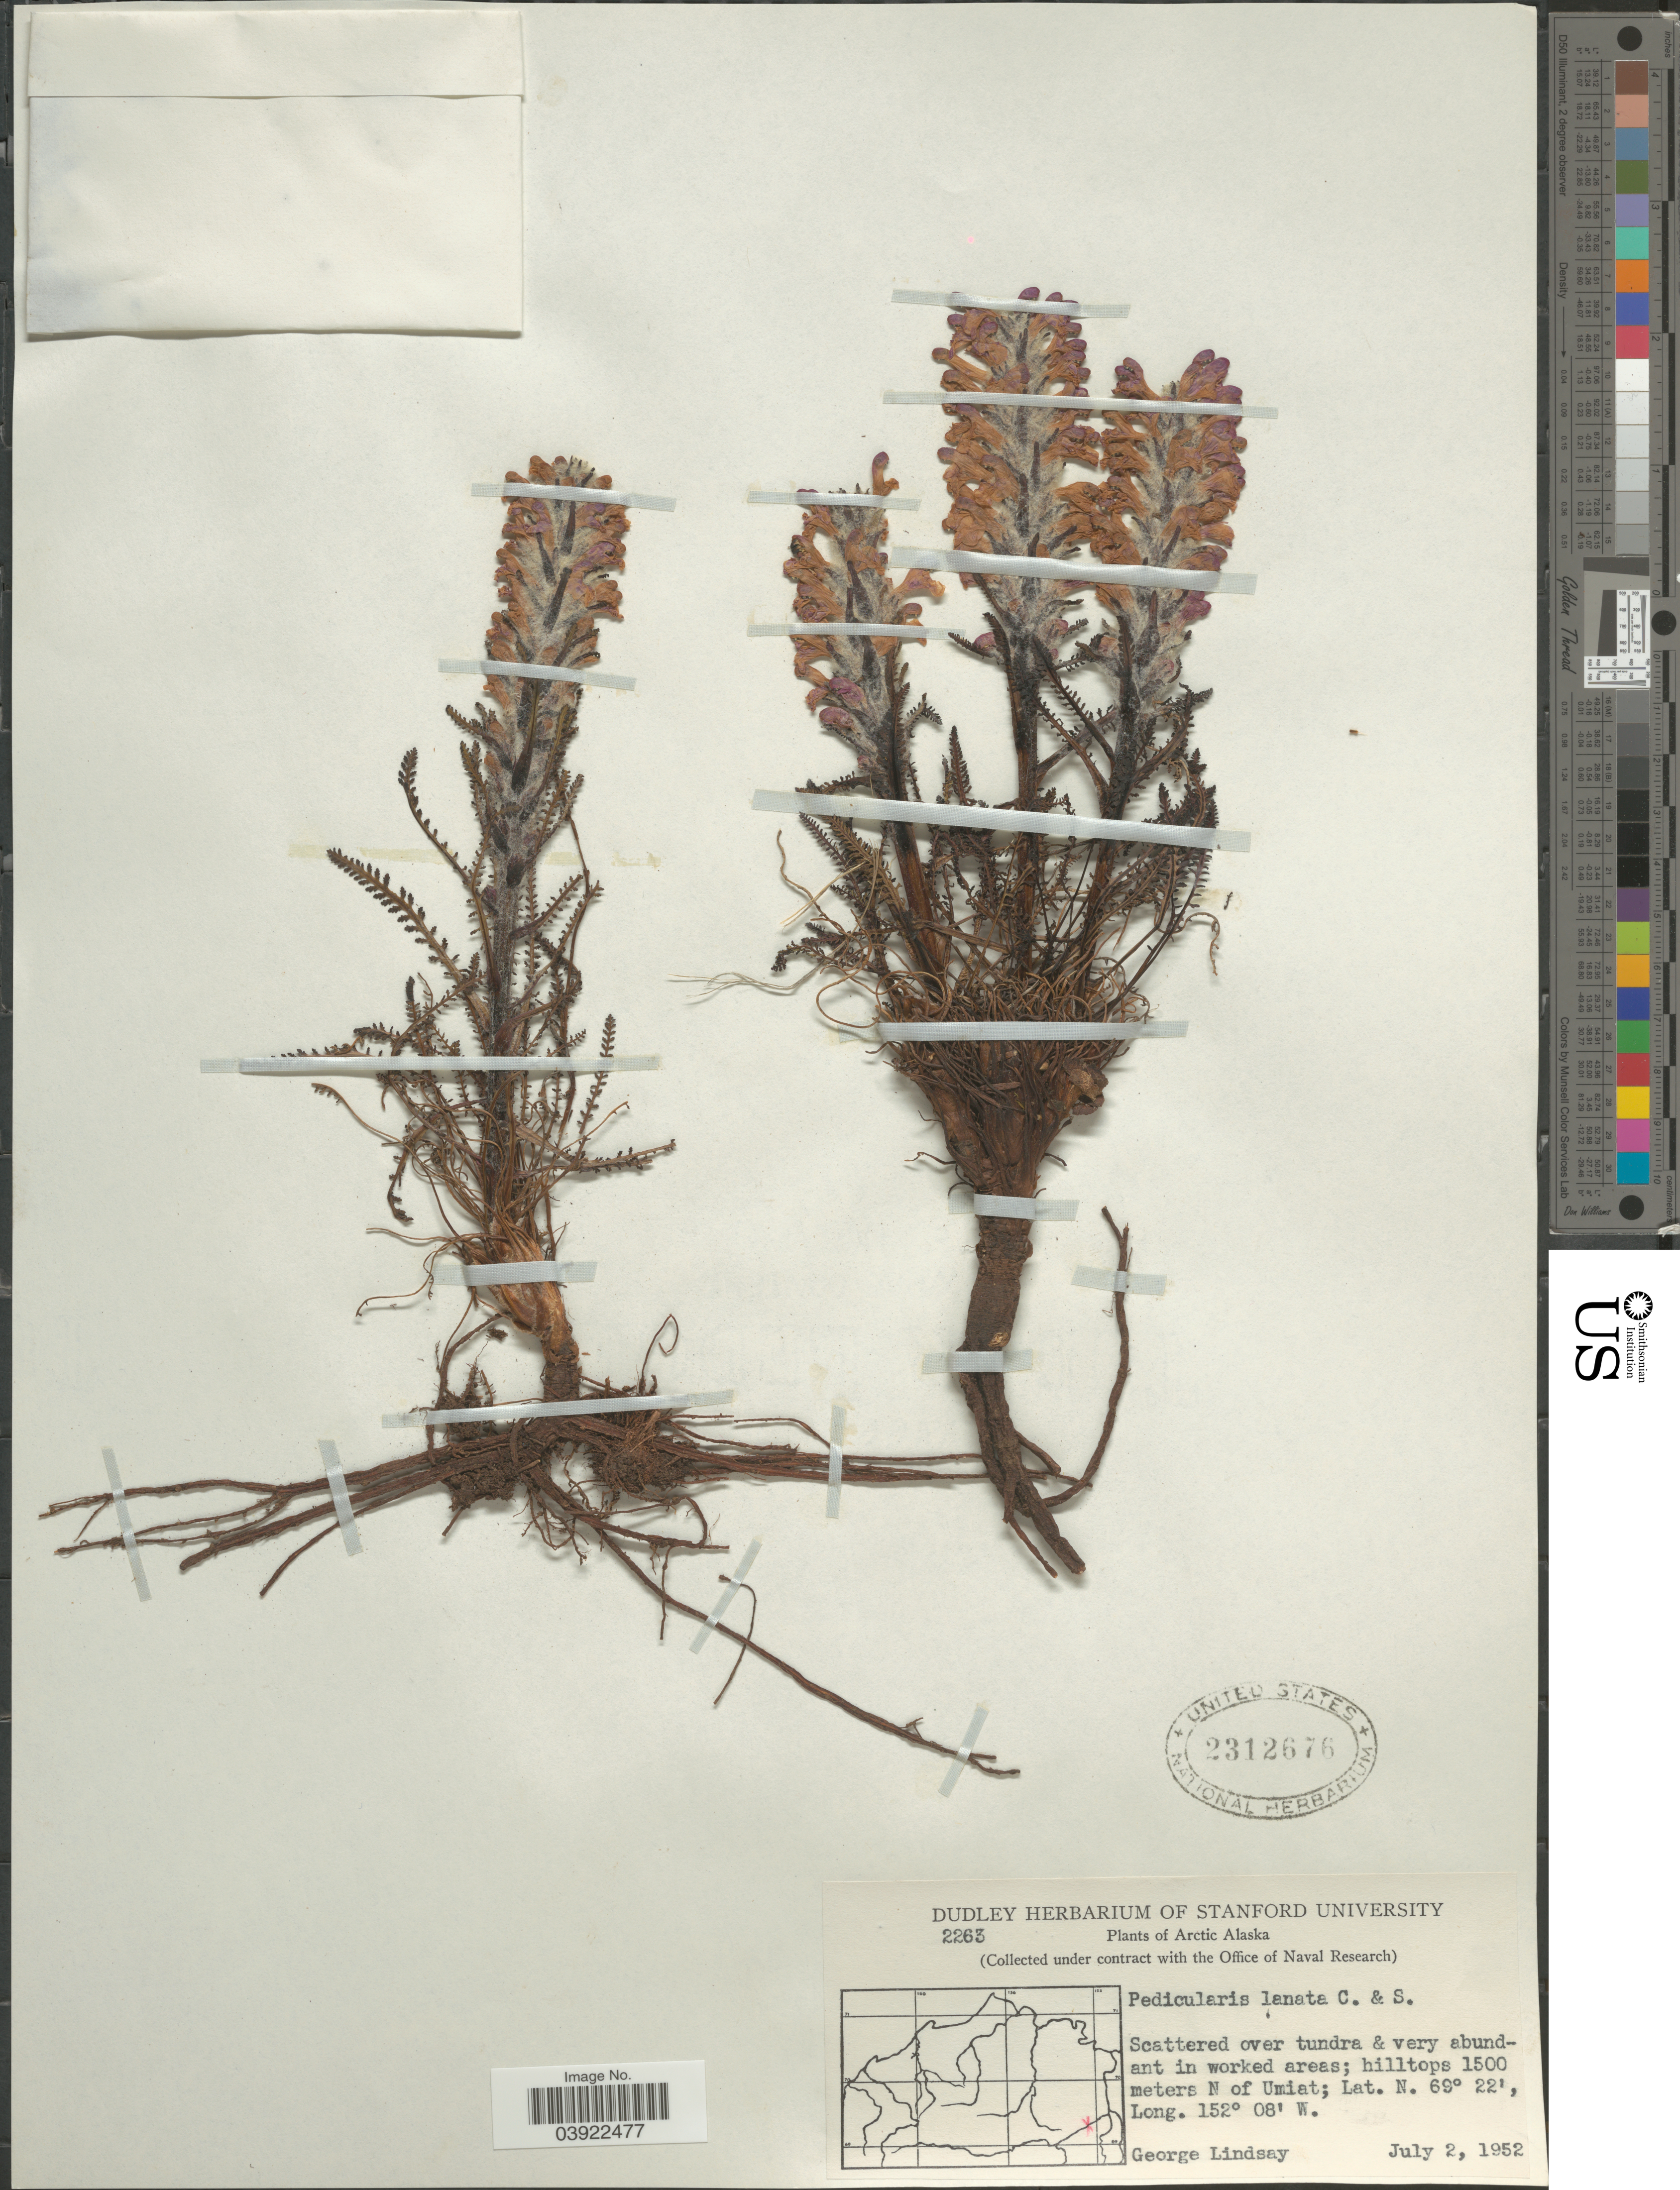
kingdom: Plantae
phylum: Tracheophyta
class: Magnoliopsida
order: Lamiales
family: Orobanchaceae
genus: Pedicularis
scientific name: Pedicularis lanata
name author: Willd. ex Cham. & Schltdl.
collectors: G. Lindsay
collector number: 2263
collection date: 1952-07-02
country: United States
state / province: Alaska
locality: Arctic Alaska. Hilltops N of Umiat.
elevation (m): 1500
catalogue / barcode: US 2312676